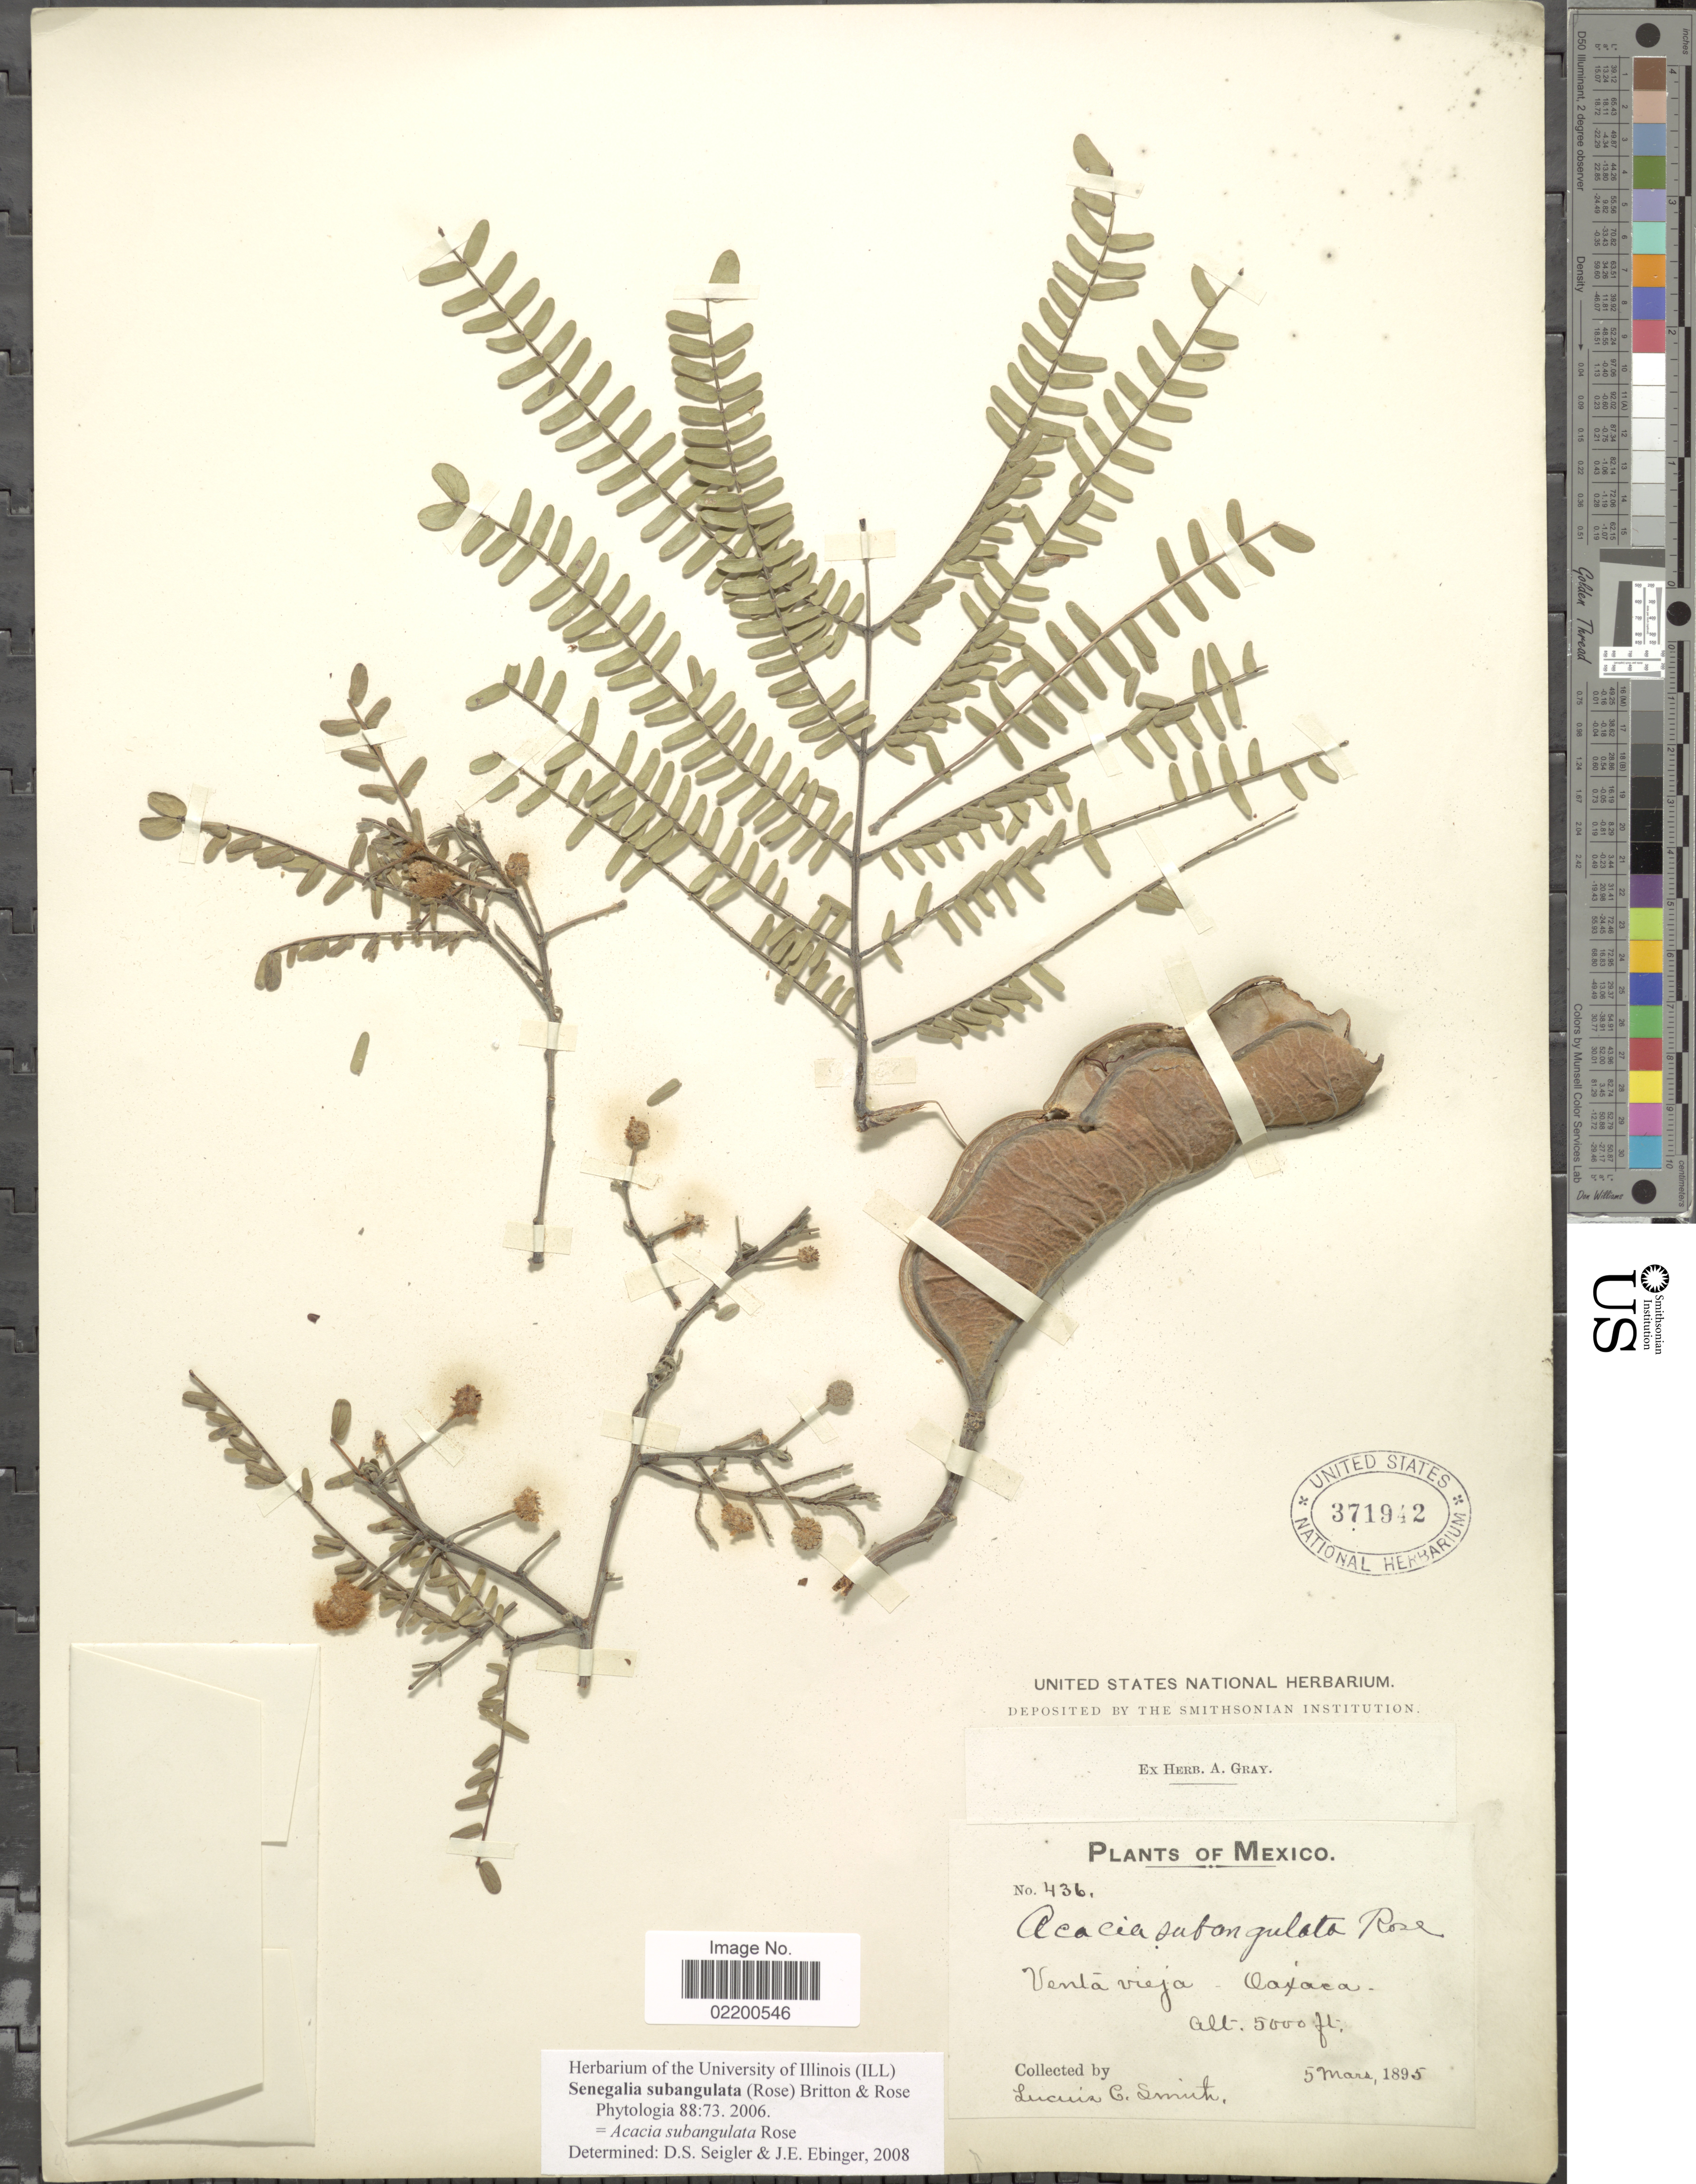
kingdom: Plantae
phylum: Tracheophyta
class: Magnoliopsida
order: Fabales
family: Fabaceae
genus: Senegalia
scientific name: Senegalia subangulata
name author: (Rose) Britton & Rose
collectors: L. C. Smith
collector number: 436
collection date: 1895-03-05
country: Mexico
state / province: Oaxaca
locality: Venta vieja, Oaxaca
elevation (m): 1524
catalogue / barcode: US 271942